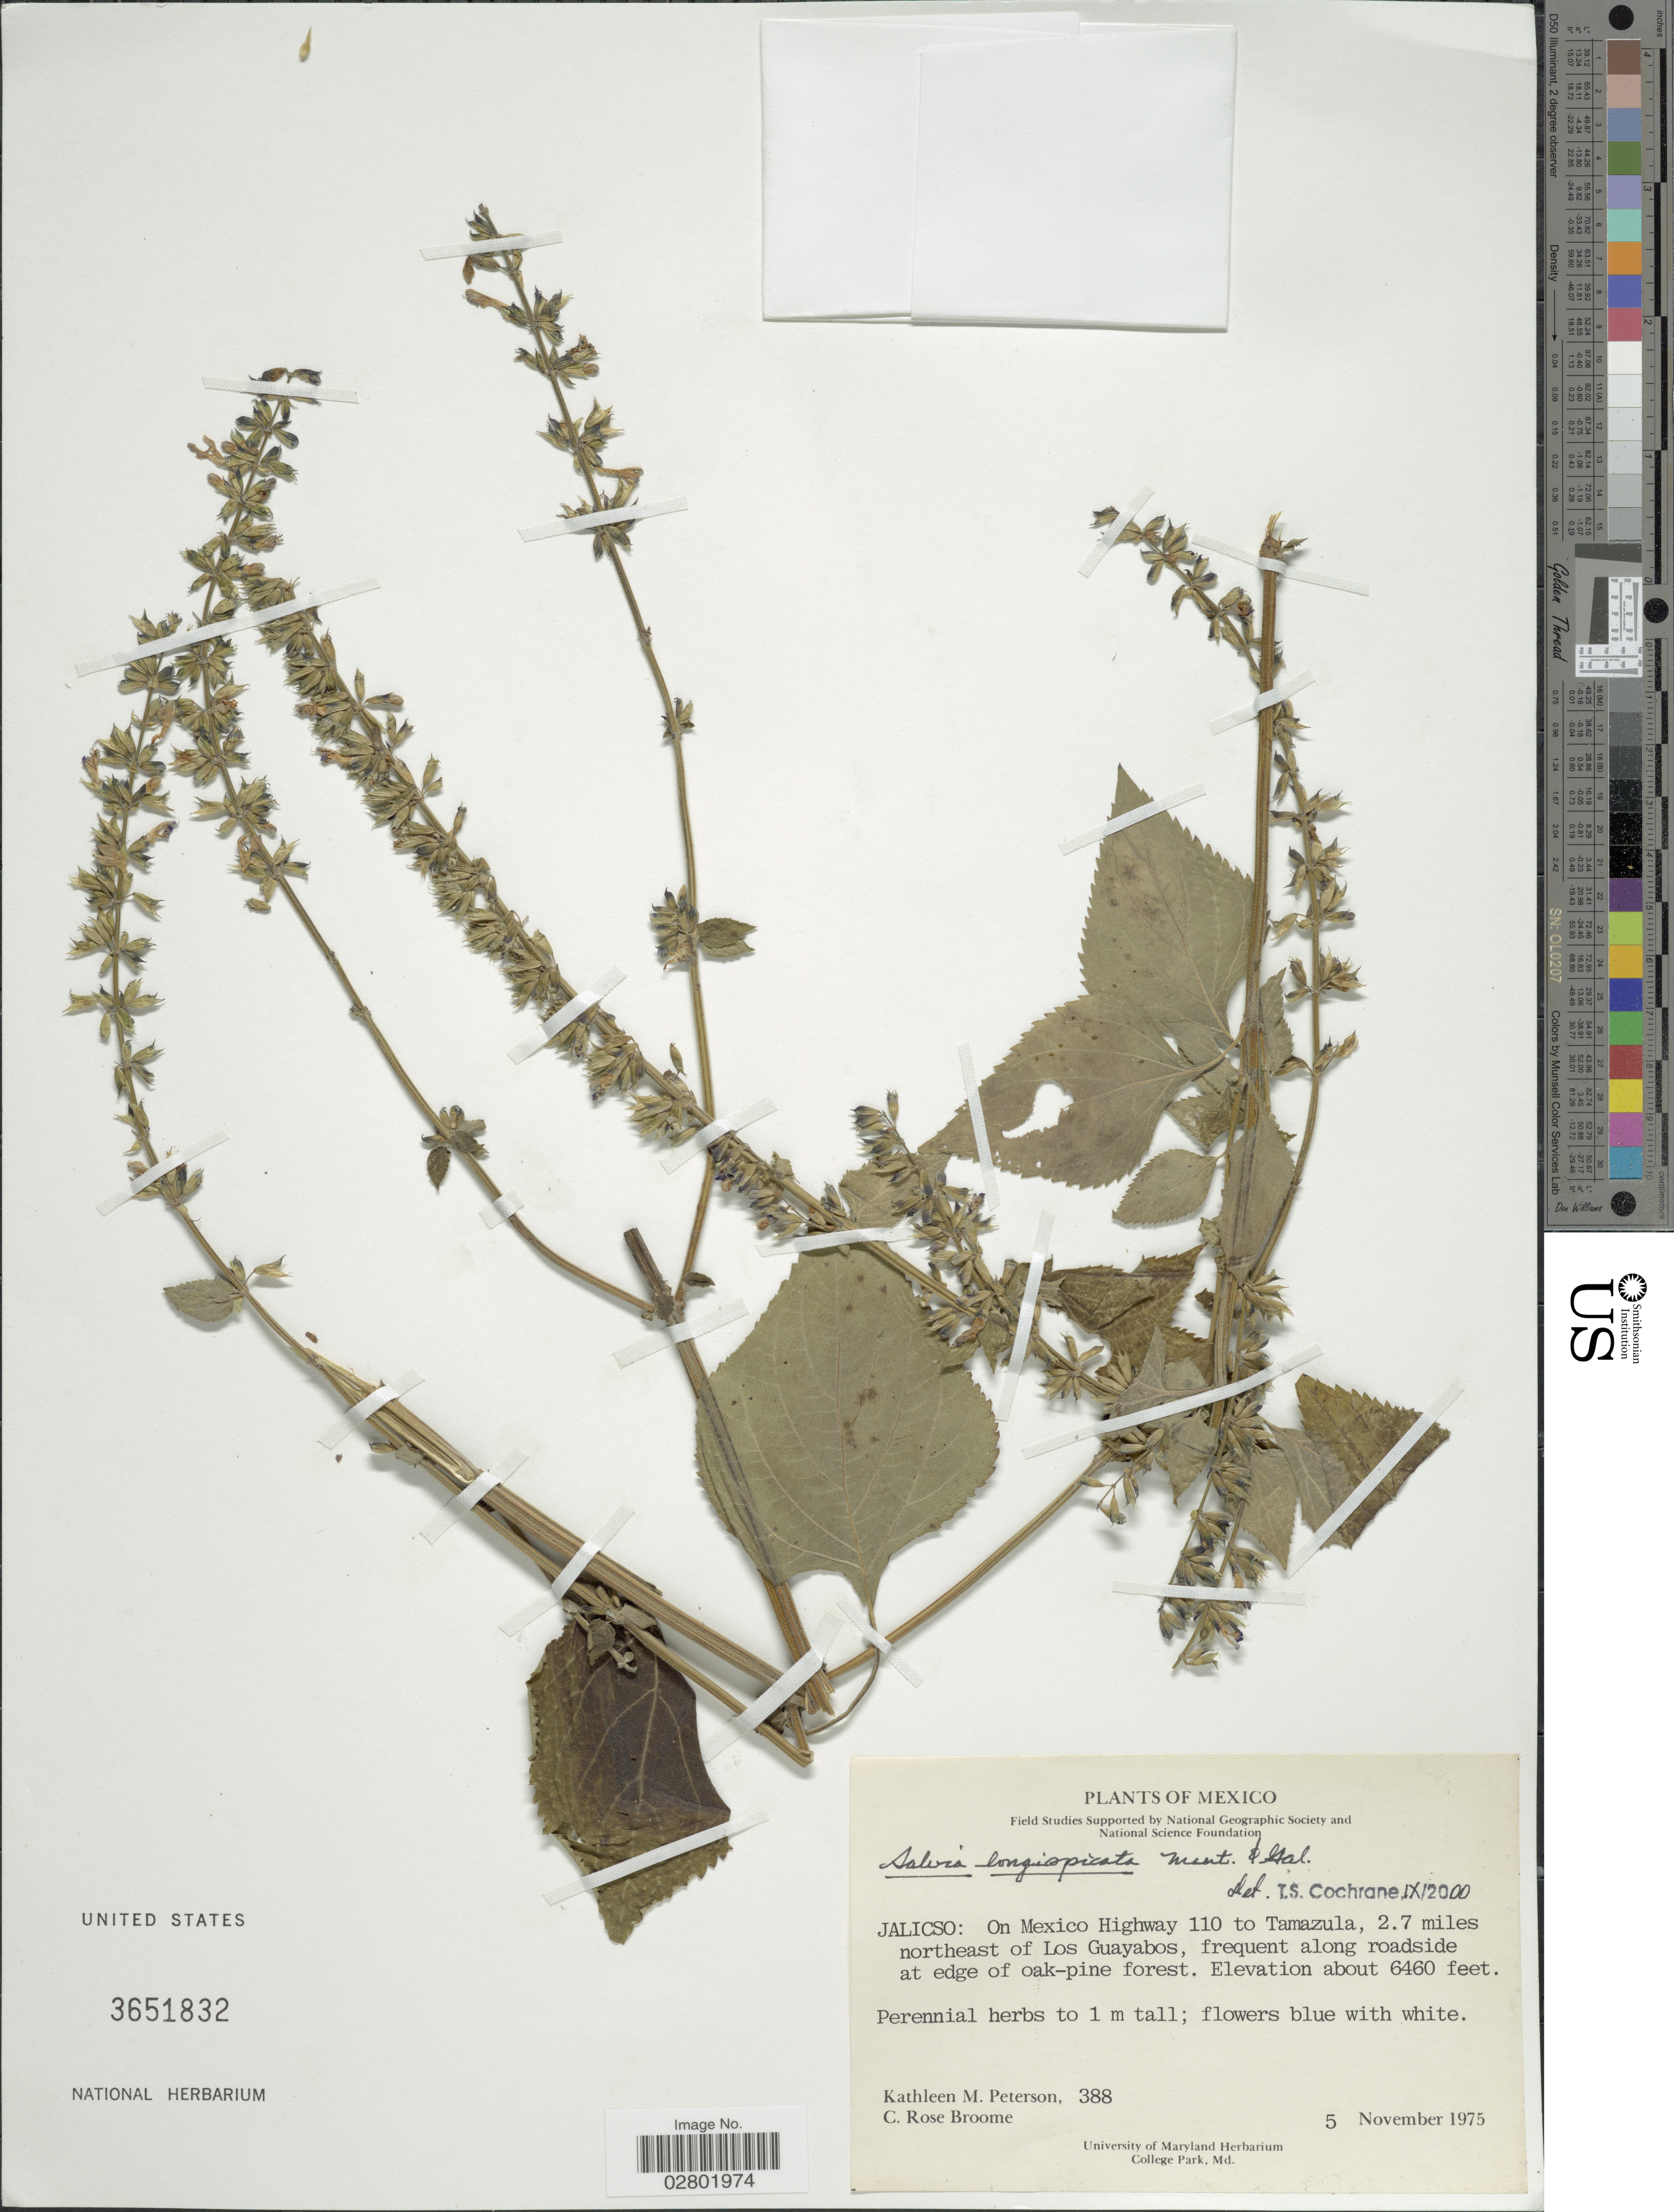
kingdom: Plantae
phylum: Tracheophyta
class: Magnoliopsida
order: Lamiales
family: Lamiaceae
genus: Salvia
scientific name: Salvia longispicata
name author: M. Martens & Galeotti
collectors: K. Peterson & C. R. Broome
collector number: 388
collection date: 1975-11-05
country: Mexico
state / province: Jalisco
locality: On Mexico Highway 110 to Tamazula, 2.7 miles northeast of Los Guayabos.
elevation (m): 1969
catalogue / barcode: US 3651832